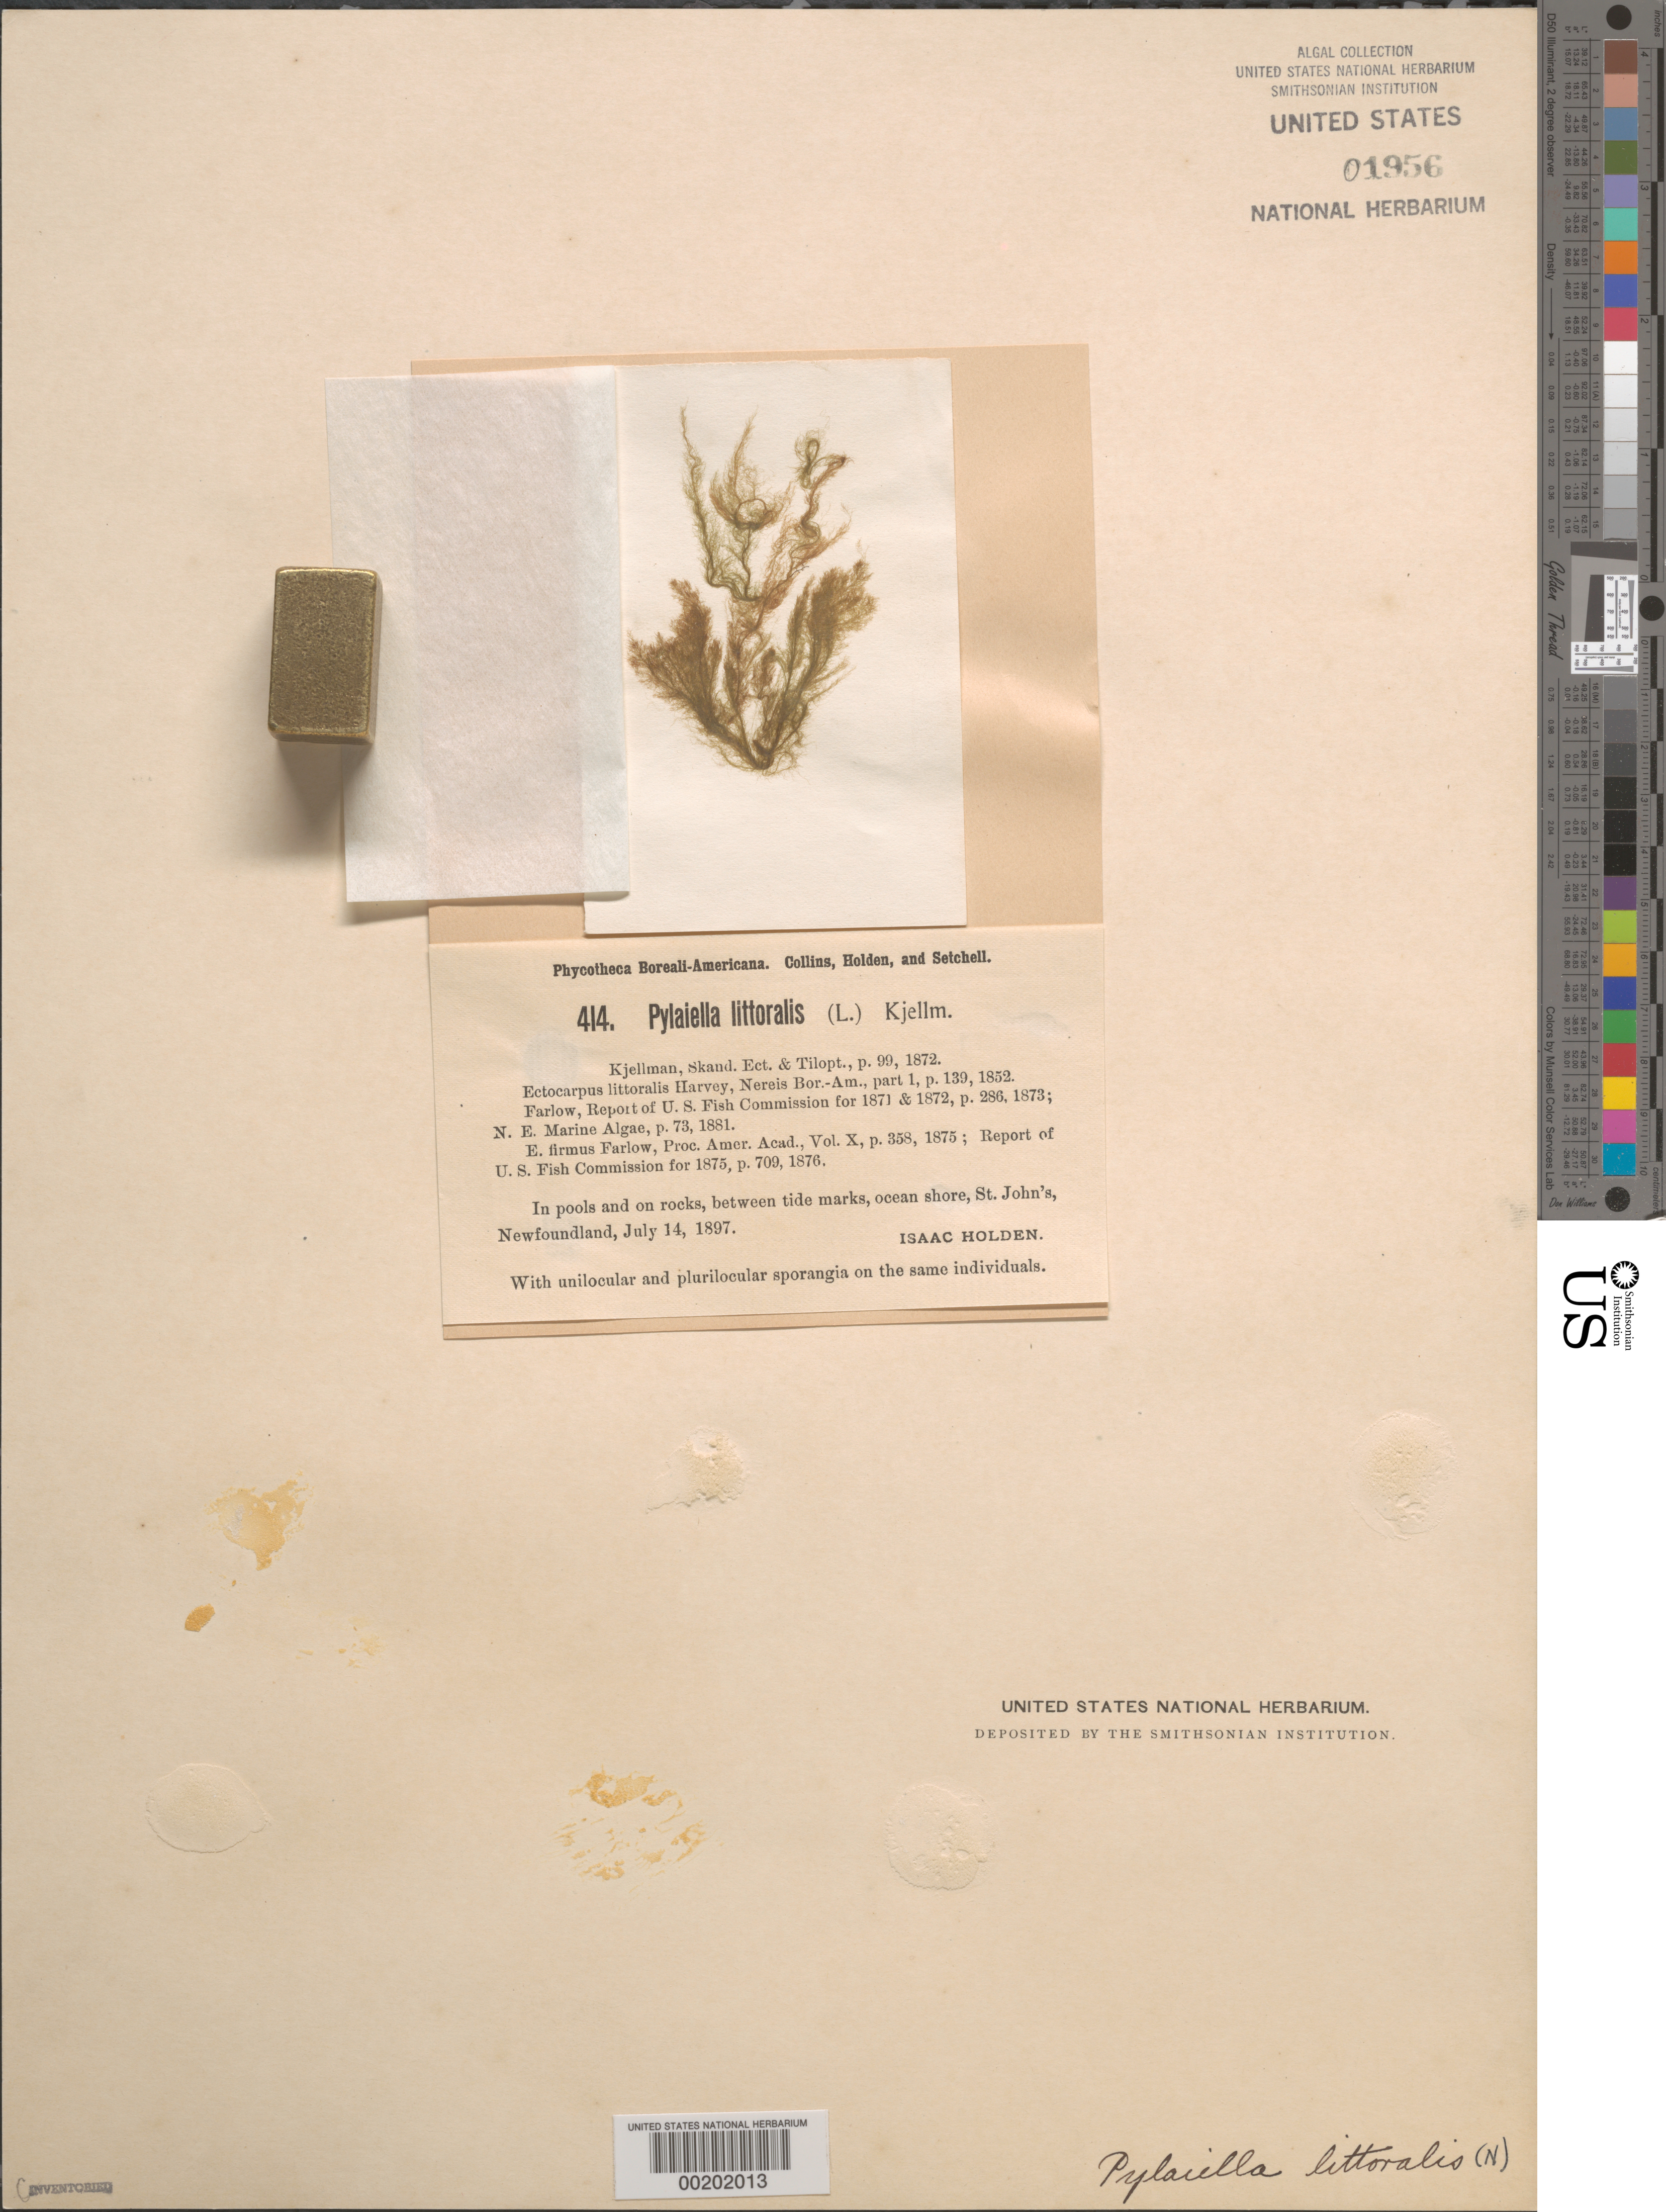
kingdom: Chromista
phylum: Ochrophyta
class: Phaeophyceae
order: Ectocarpales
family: Acinetosporaceae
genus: Pylaiella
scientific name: Pylaiella litoralis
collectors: I. Holden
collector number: PB-A 414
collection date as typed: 14 Jul 1897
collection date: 1897-07-14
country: Canada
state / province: Newfoundland and Labrador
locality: St. John's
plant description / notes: Collins, Holden & Setchell, Phycotheca Boreali-Americana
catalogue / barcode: US 1956